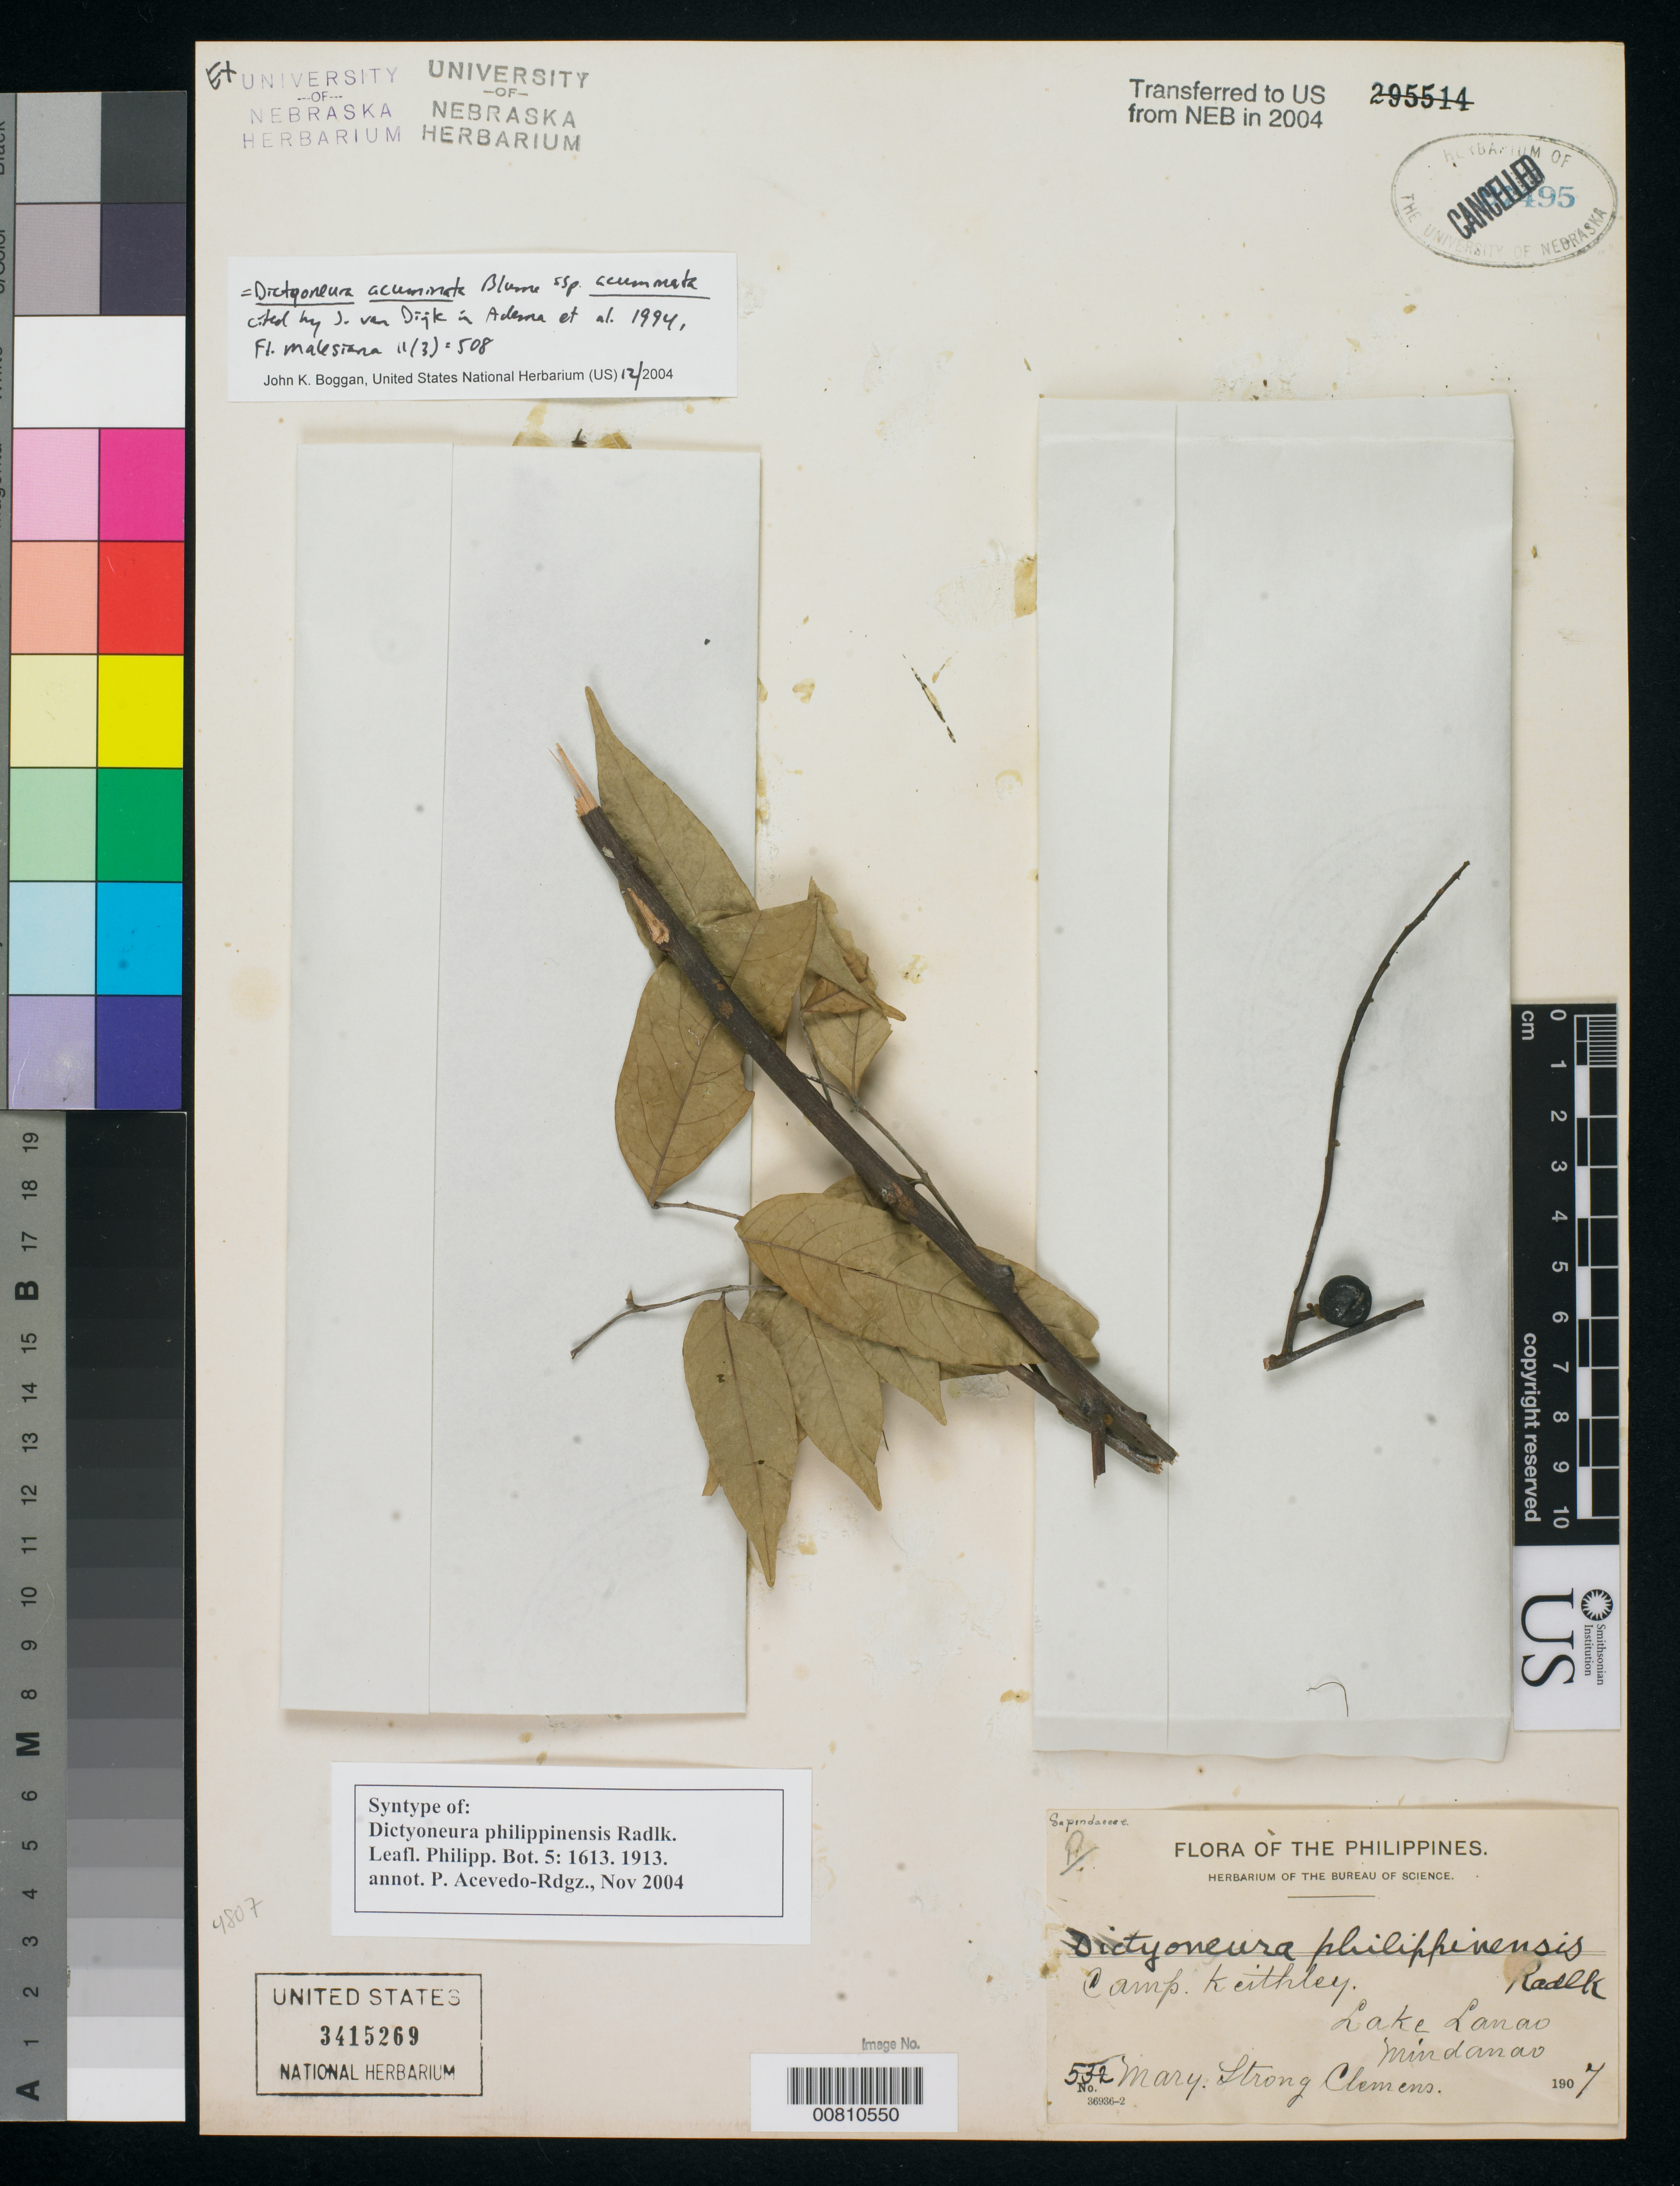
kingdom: Plantae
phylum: Tracheophyta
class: Magnoliopsida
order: Sapindales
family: Sapindaceae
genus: Dictyoneura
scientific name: Dictyoneura philippinensis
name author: Radlk. in Elmer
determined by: Boggan, J. K., (US), NMNH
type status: Isosyntype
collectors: M. S. Clemens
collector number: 532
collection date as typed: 1907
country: Philippines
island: Mindanao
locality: Camp Keithley, Lake Lanao, Mindanao.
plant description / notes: Cited by J. van Dijk in Adema et al. 1994, Fl. Malesiana 11(3): 508.; Ex Herb. University of Nebraska, transferred to US from NEB in 2004.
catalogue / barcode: US 3415269